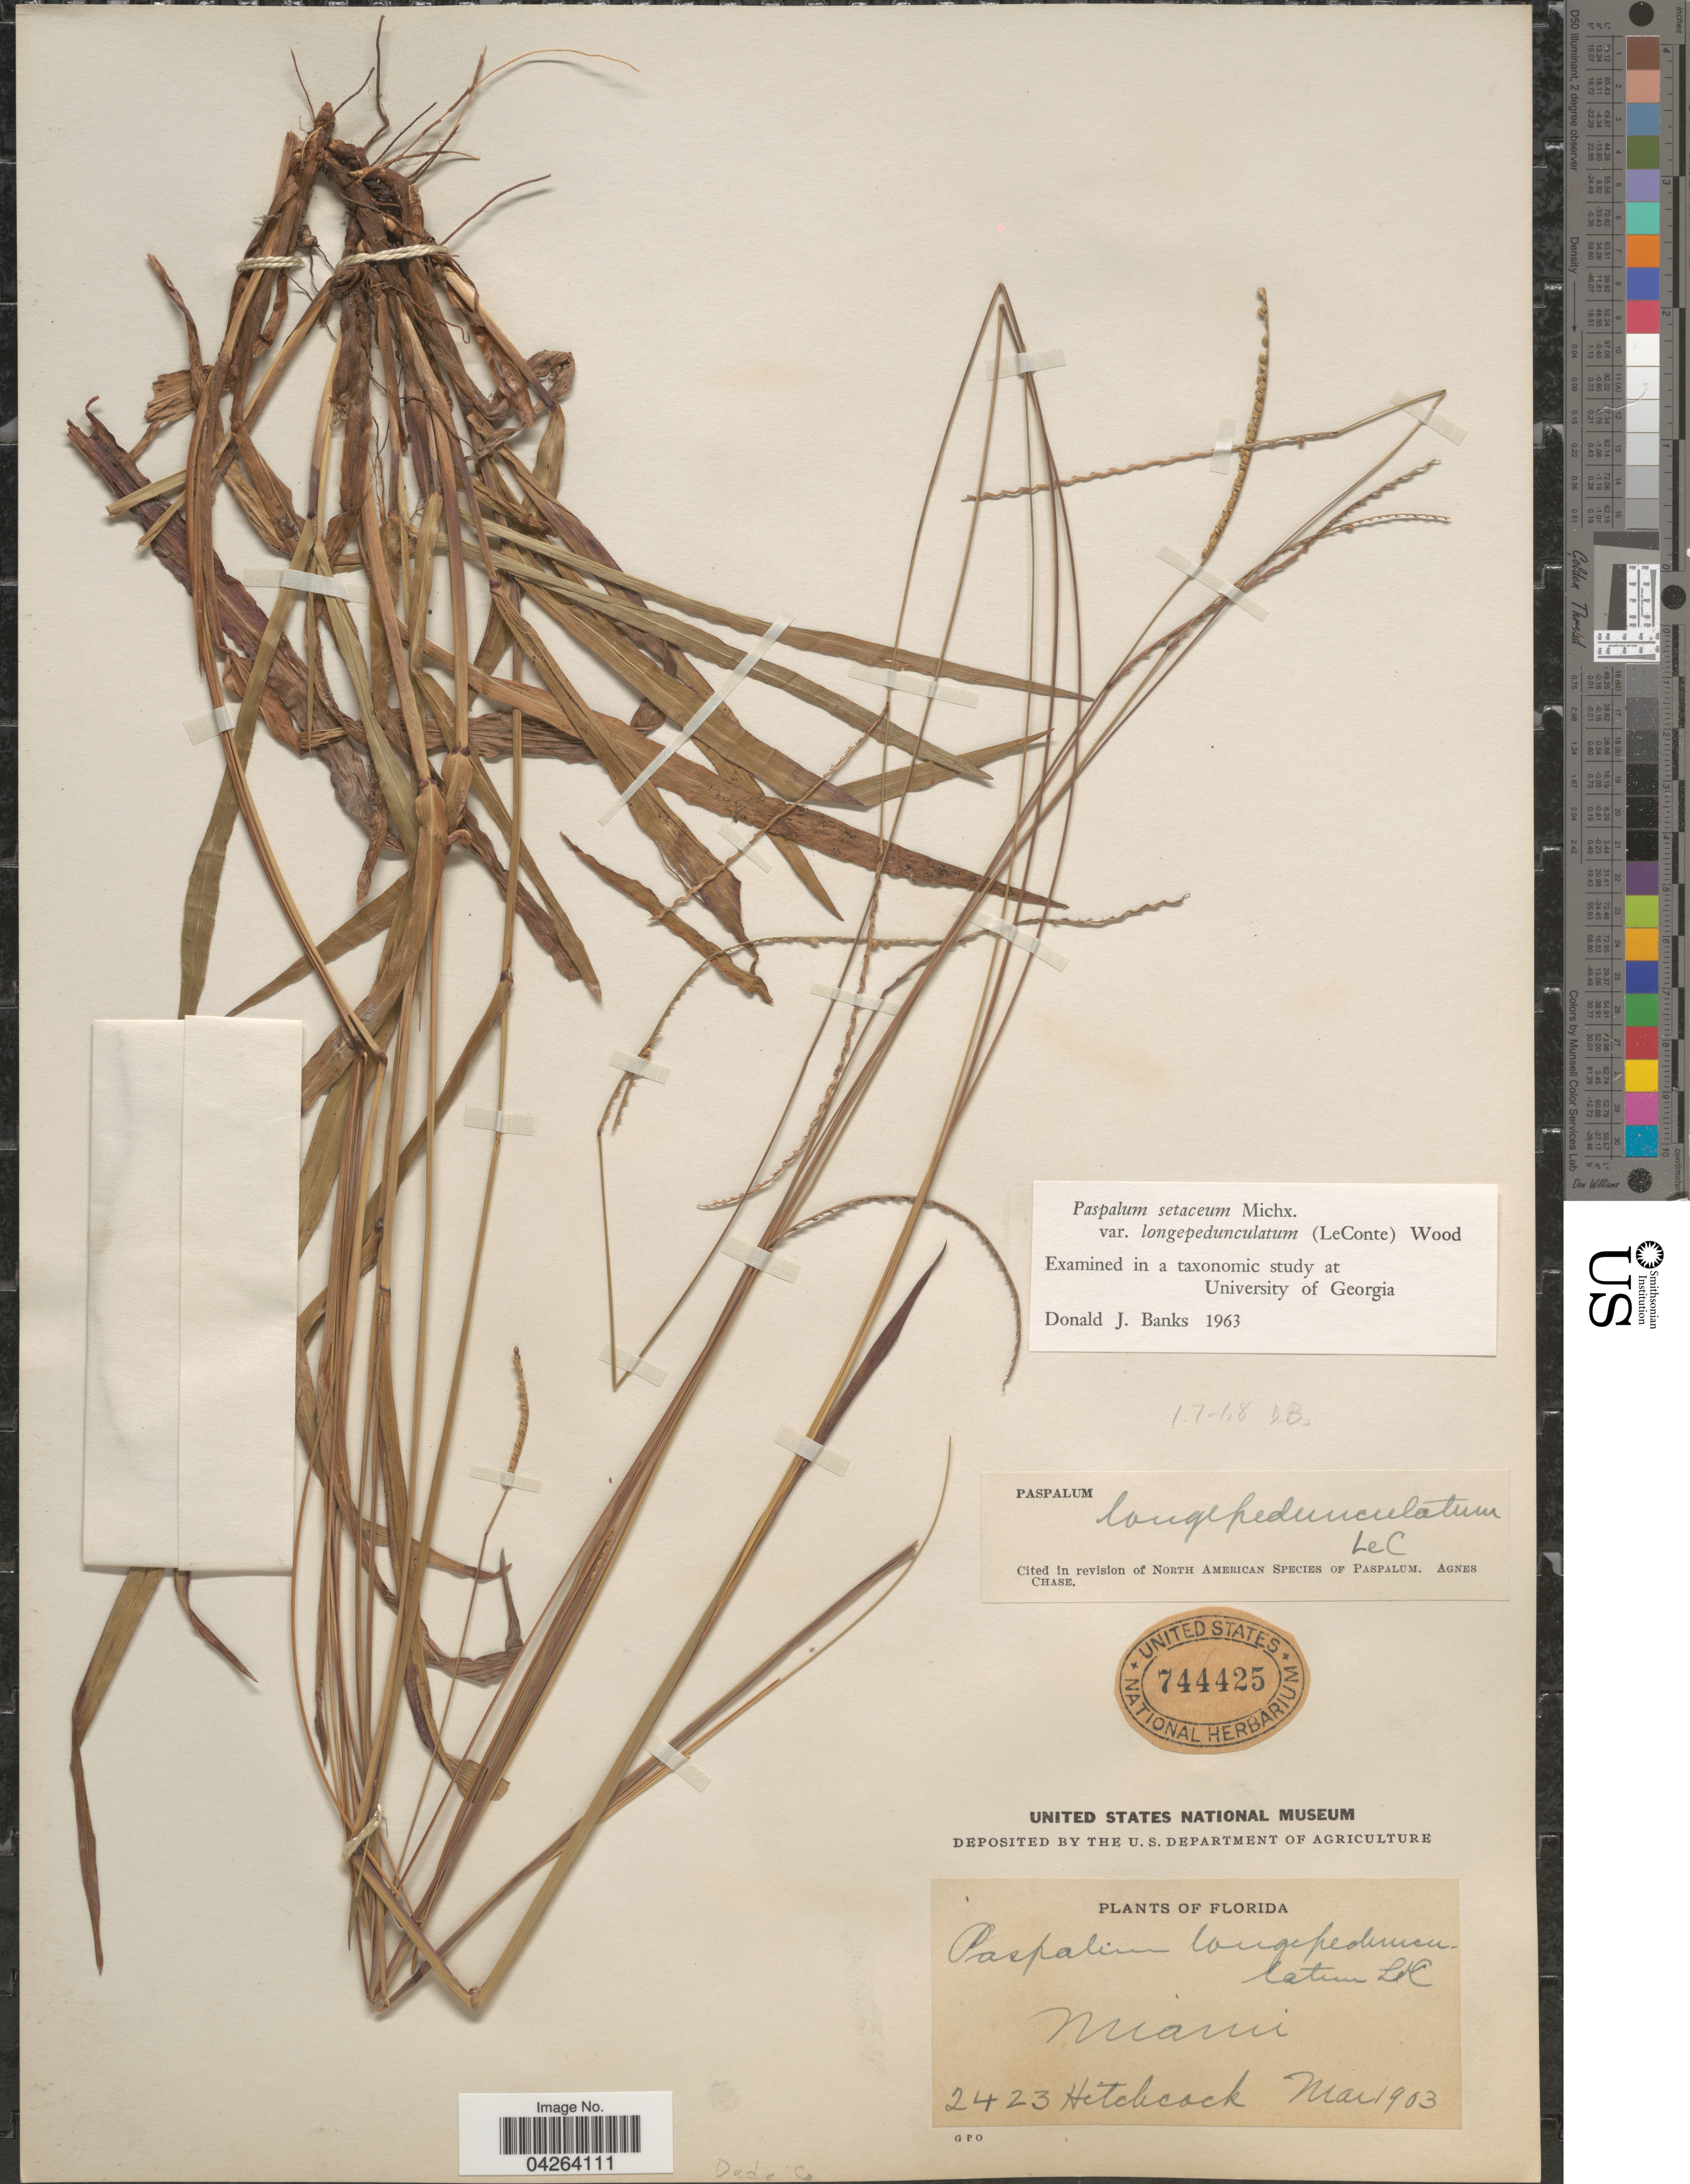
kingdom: Plantae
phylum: Tracheophyta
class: Liliopsida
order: Poales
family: Poaceae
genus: Paspalum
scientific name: Paspalum setaceum var. longipedunculatum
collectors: -- Hitchcock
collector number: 2423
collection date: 1903-03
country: United States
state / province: Florida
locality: Miami. Dade Co.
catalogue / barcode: US 744425